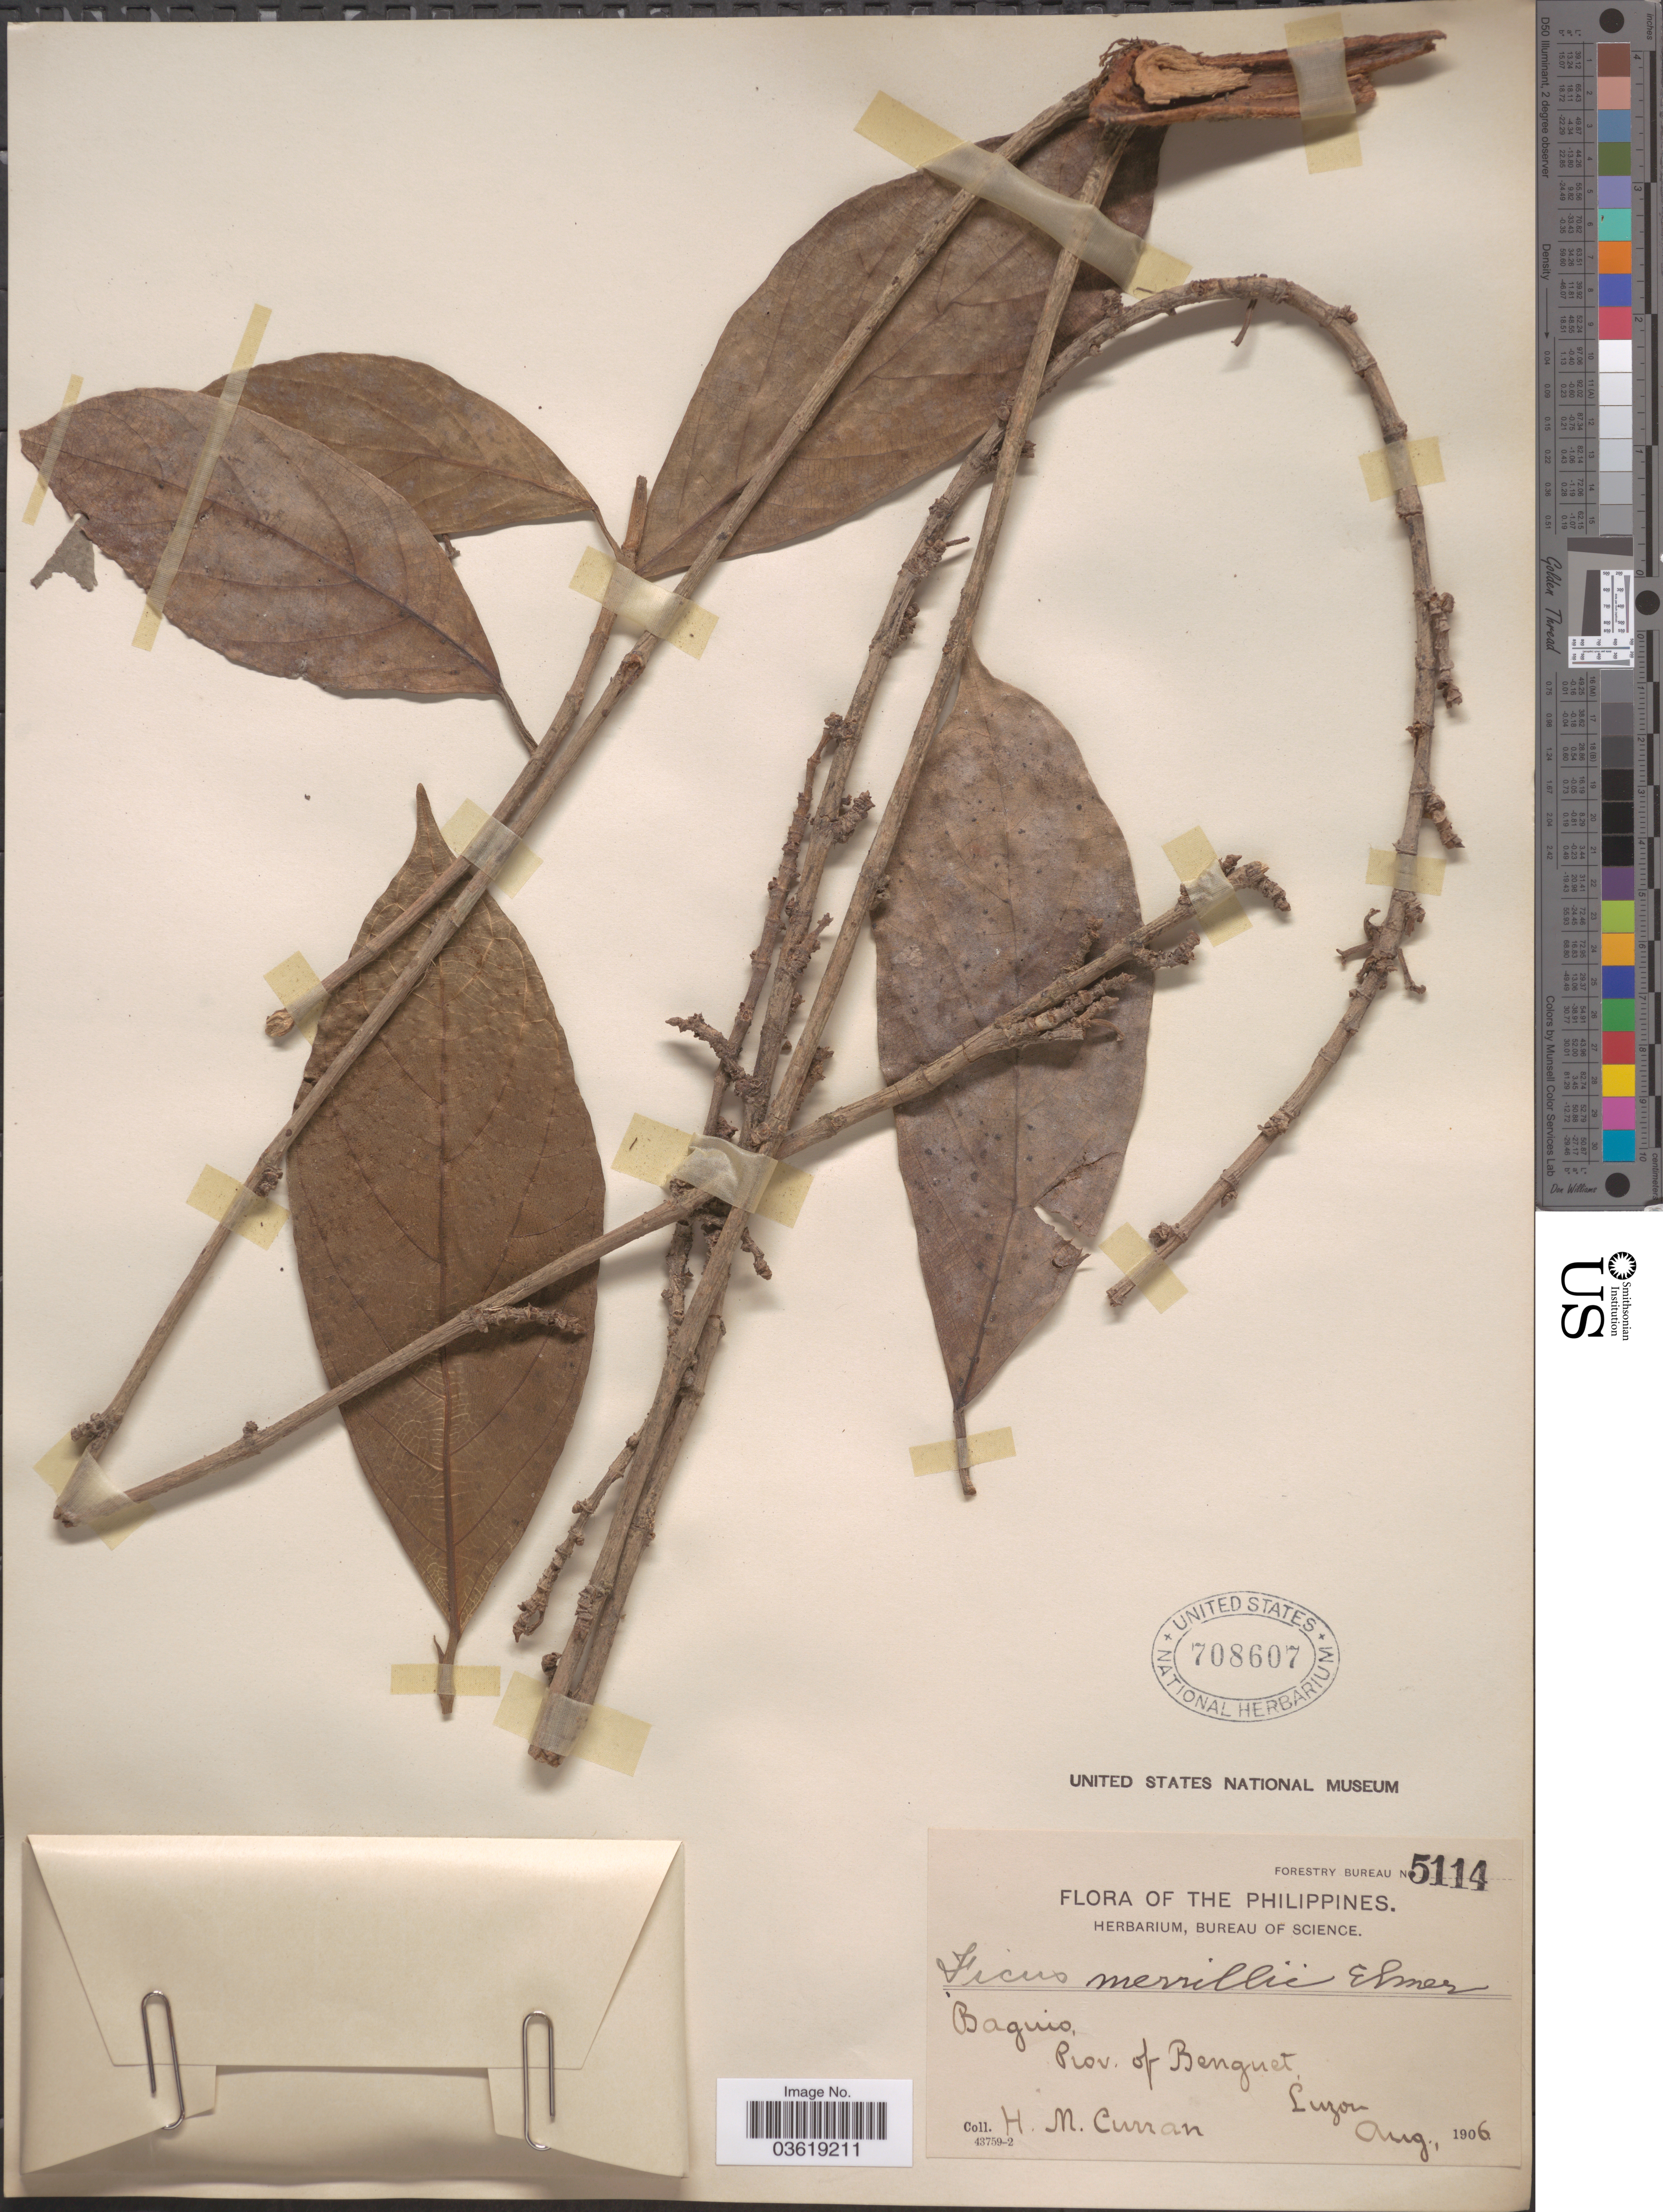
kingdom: Plantae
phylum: Tracheophyta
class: Magnoliopsida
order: Rosales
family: Moraceae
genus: Ficus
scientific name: Ficus merrillii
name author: Elmer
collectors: H. M. Curran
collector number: Forestry Bureau 5114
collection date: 1906-08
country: Philippines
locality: Baguio, Prov. of Benguet, Luzon.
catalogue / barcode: US 708607